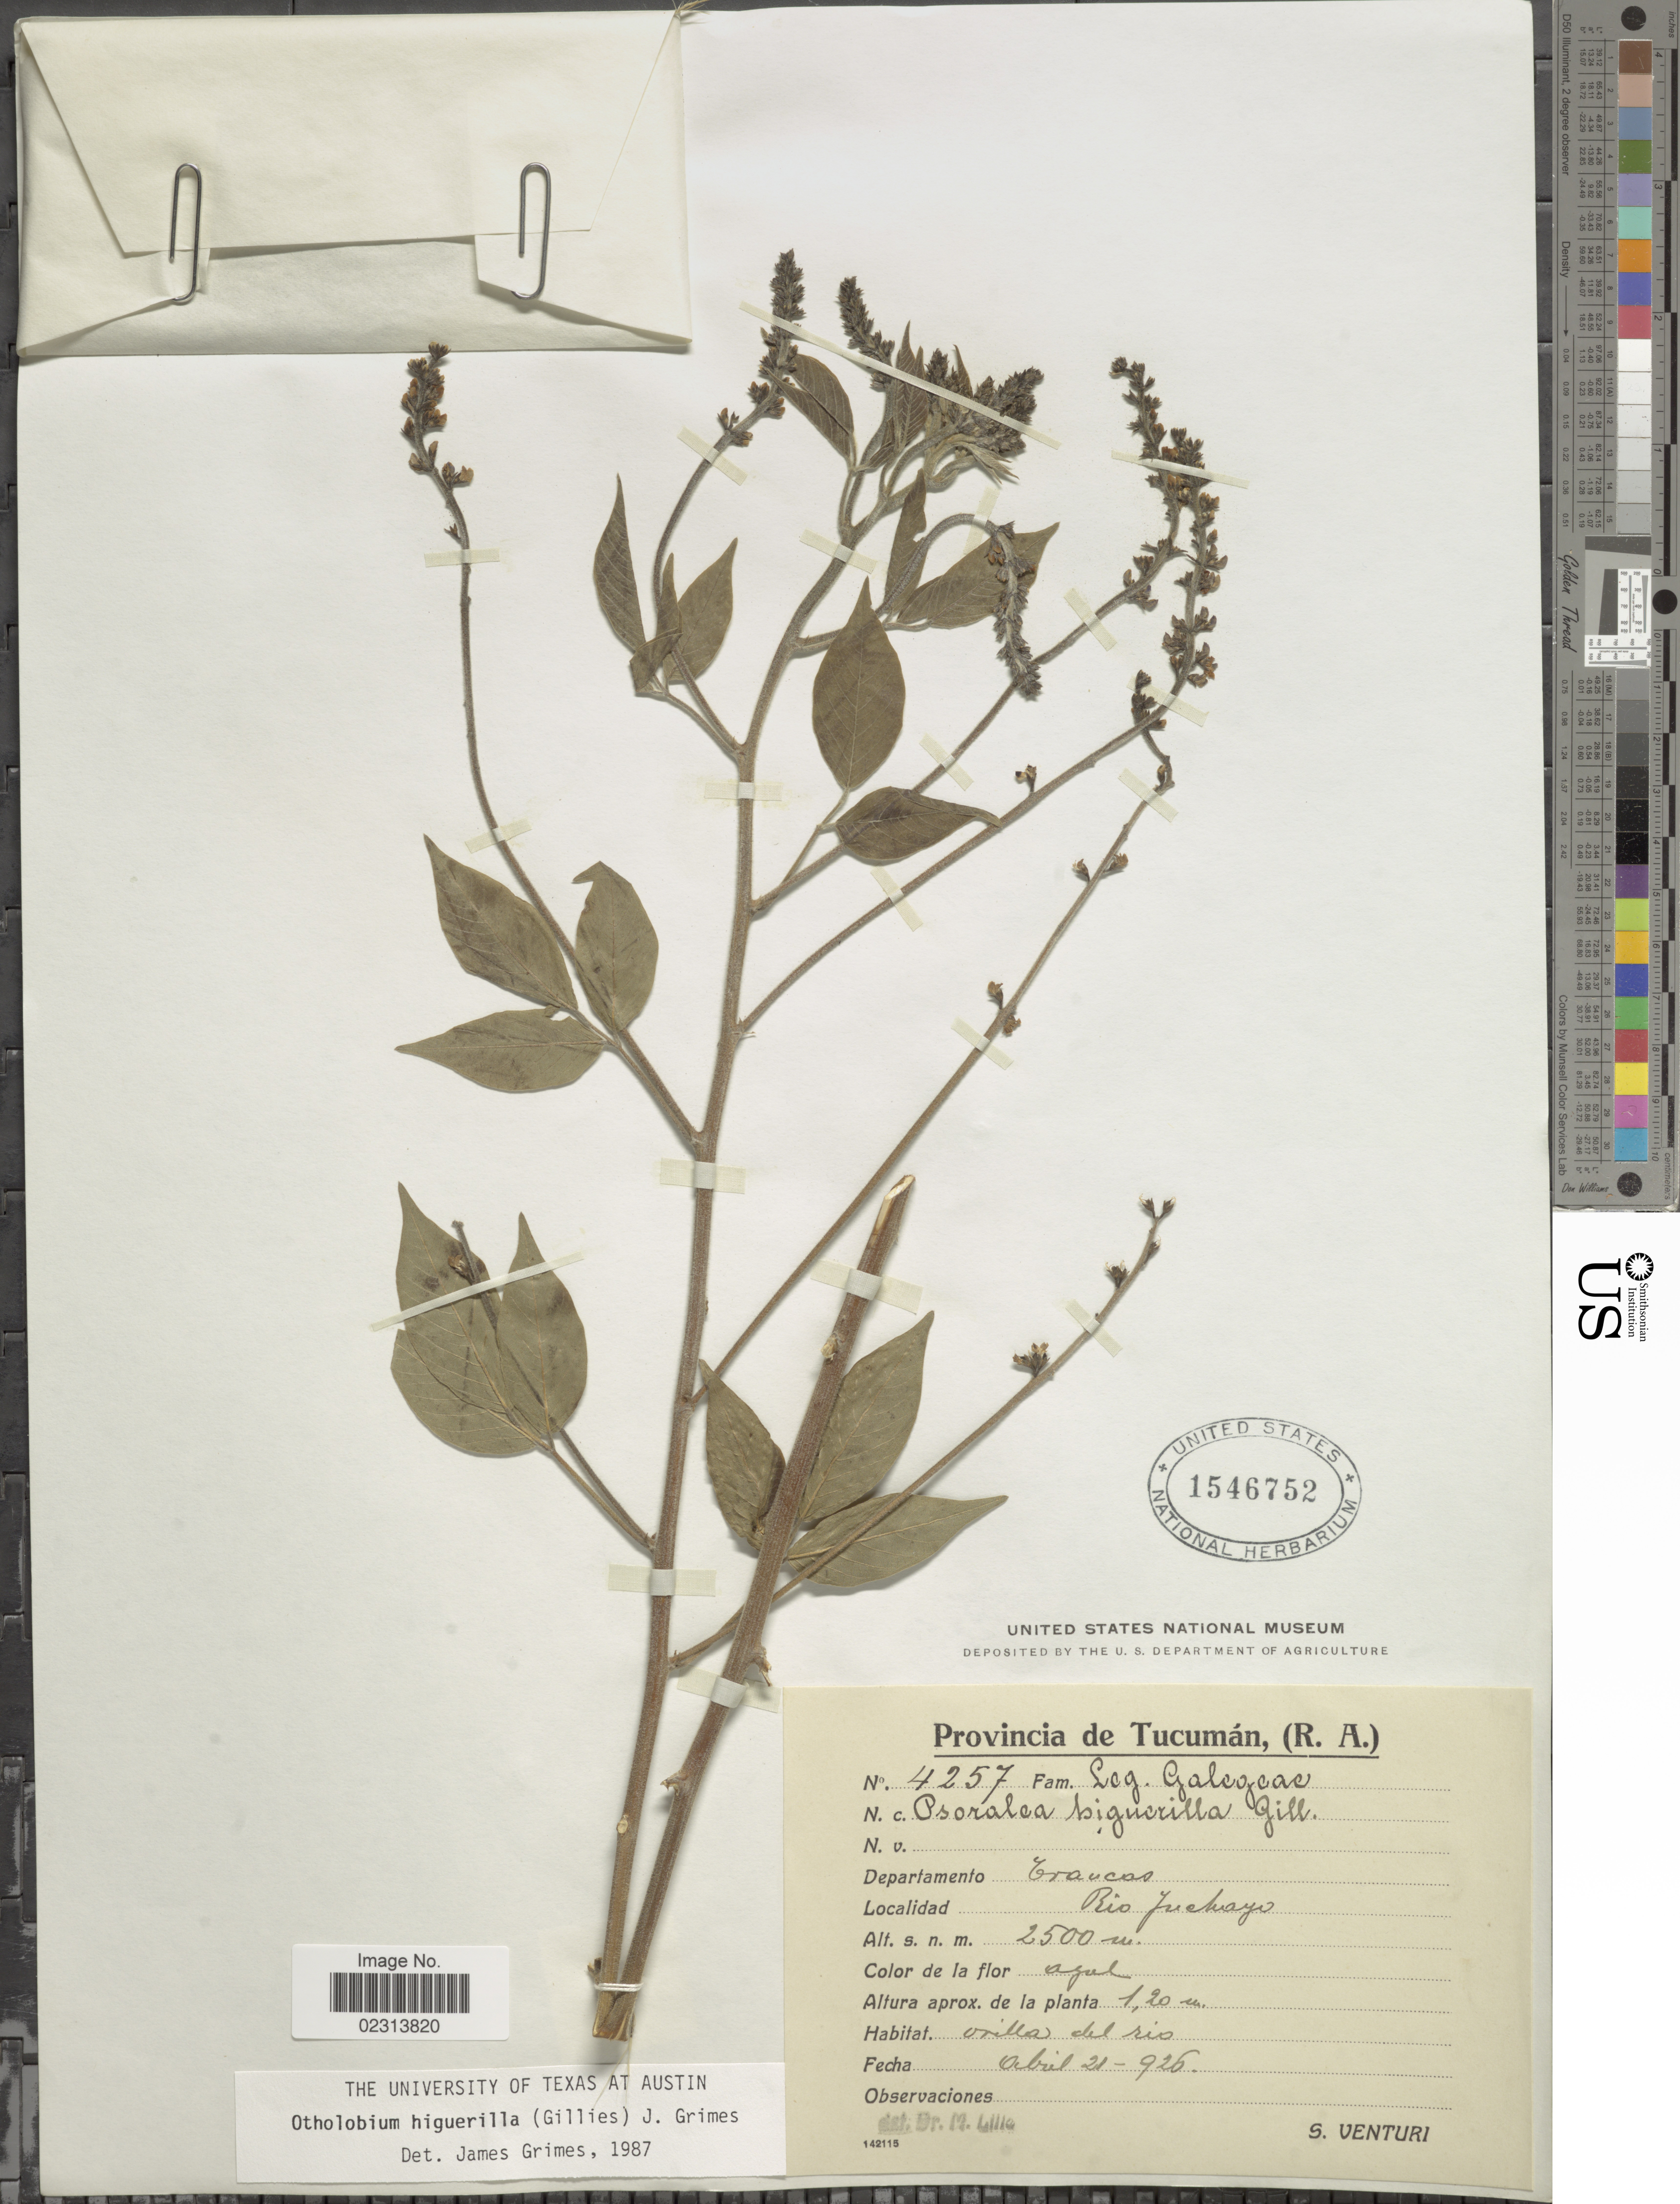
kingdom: Plantae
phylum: Tracheophyta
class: Magnoliopsida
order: Fabales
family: Fabaceae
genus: Otholobium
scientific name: Otholobium higuerilla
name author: (Gillies ex Hook.) J.W. Grimes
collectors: S. Venturi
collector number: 4257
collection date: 1926-04-21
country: Argentina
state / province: Tucuman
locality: Provincia de Tucuman (R. A.), Departamento Crancas, Rio Juchayo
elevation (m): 2500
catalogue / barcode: US 1546752